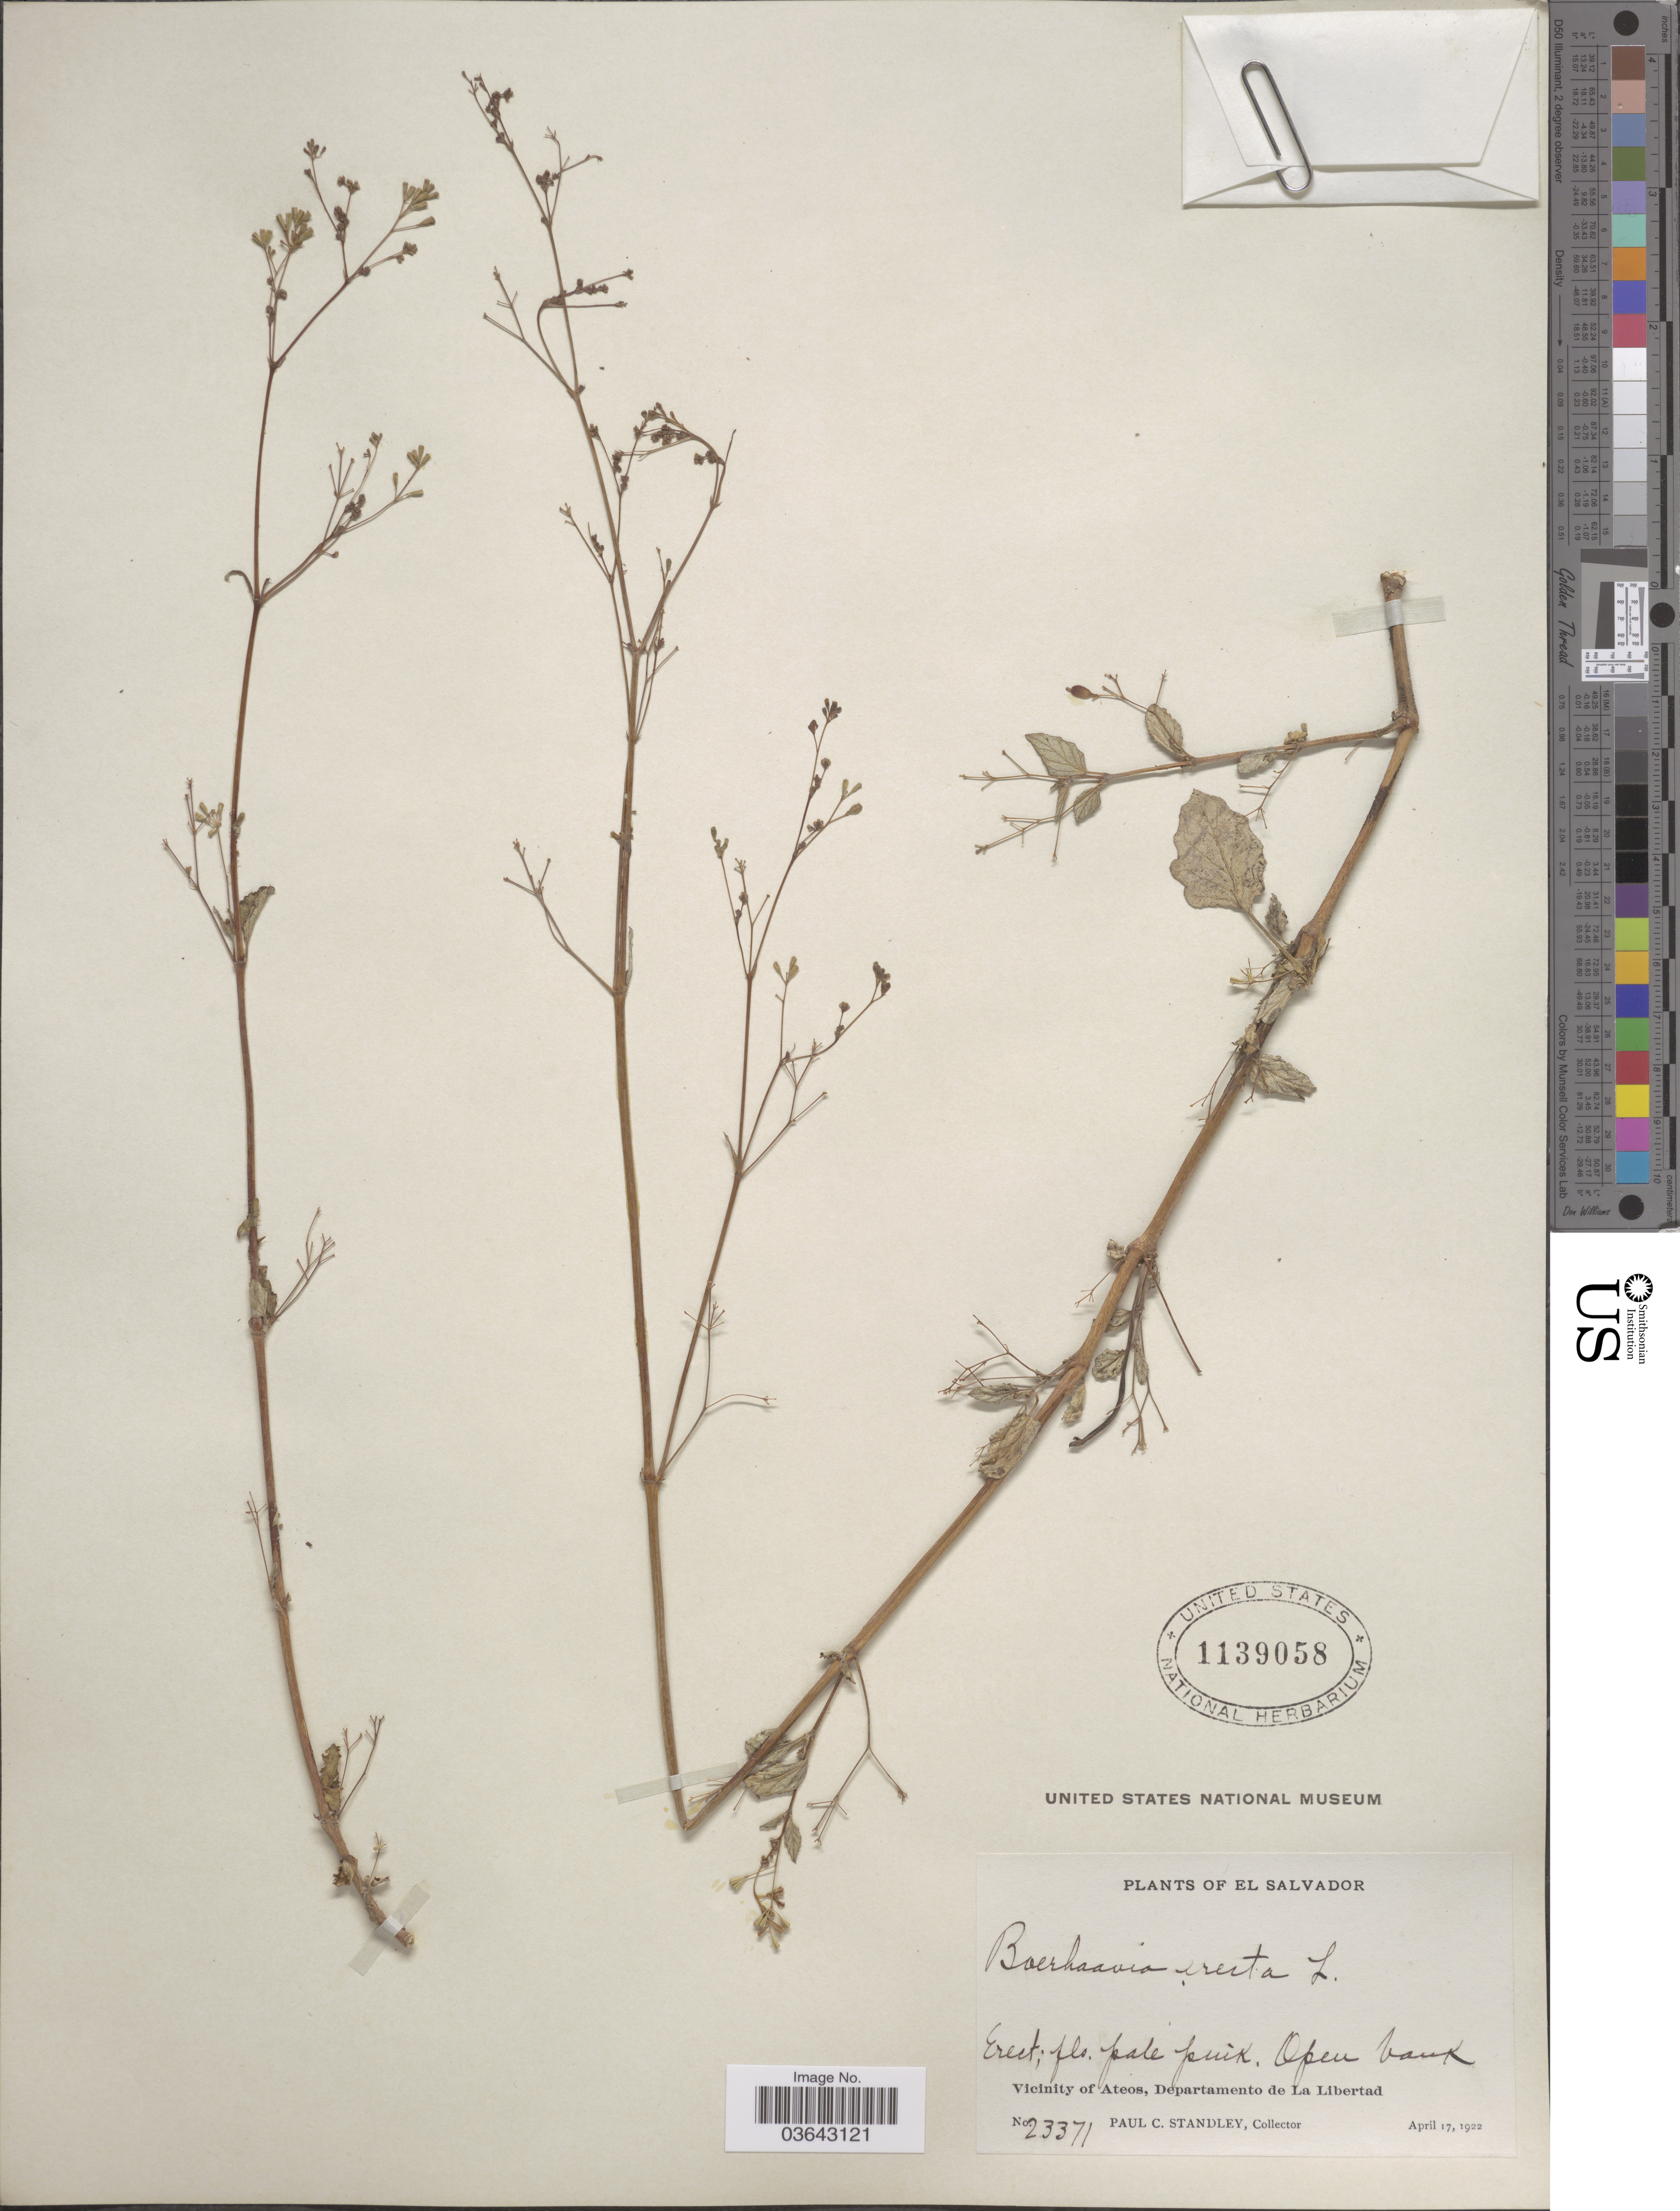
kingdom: Plantae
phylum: Tracheophyta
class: Magnoliopsida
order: Caryophyllales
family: Nyctaginaceae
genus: Boerhavia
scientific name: Boerhavia erecta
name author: L.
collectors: P. C. Standley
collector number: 23371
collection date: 1922-04-17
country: El Salvador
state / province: La Libertad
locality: Vicinity of Ateos, Departamento de La Libertad.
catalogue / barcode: US 1139058